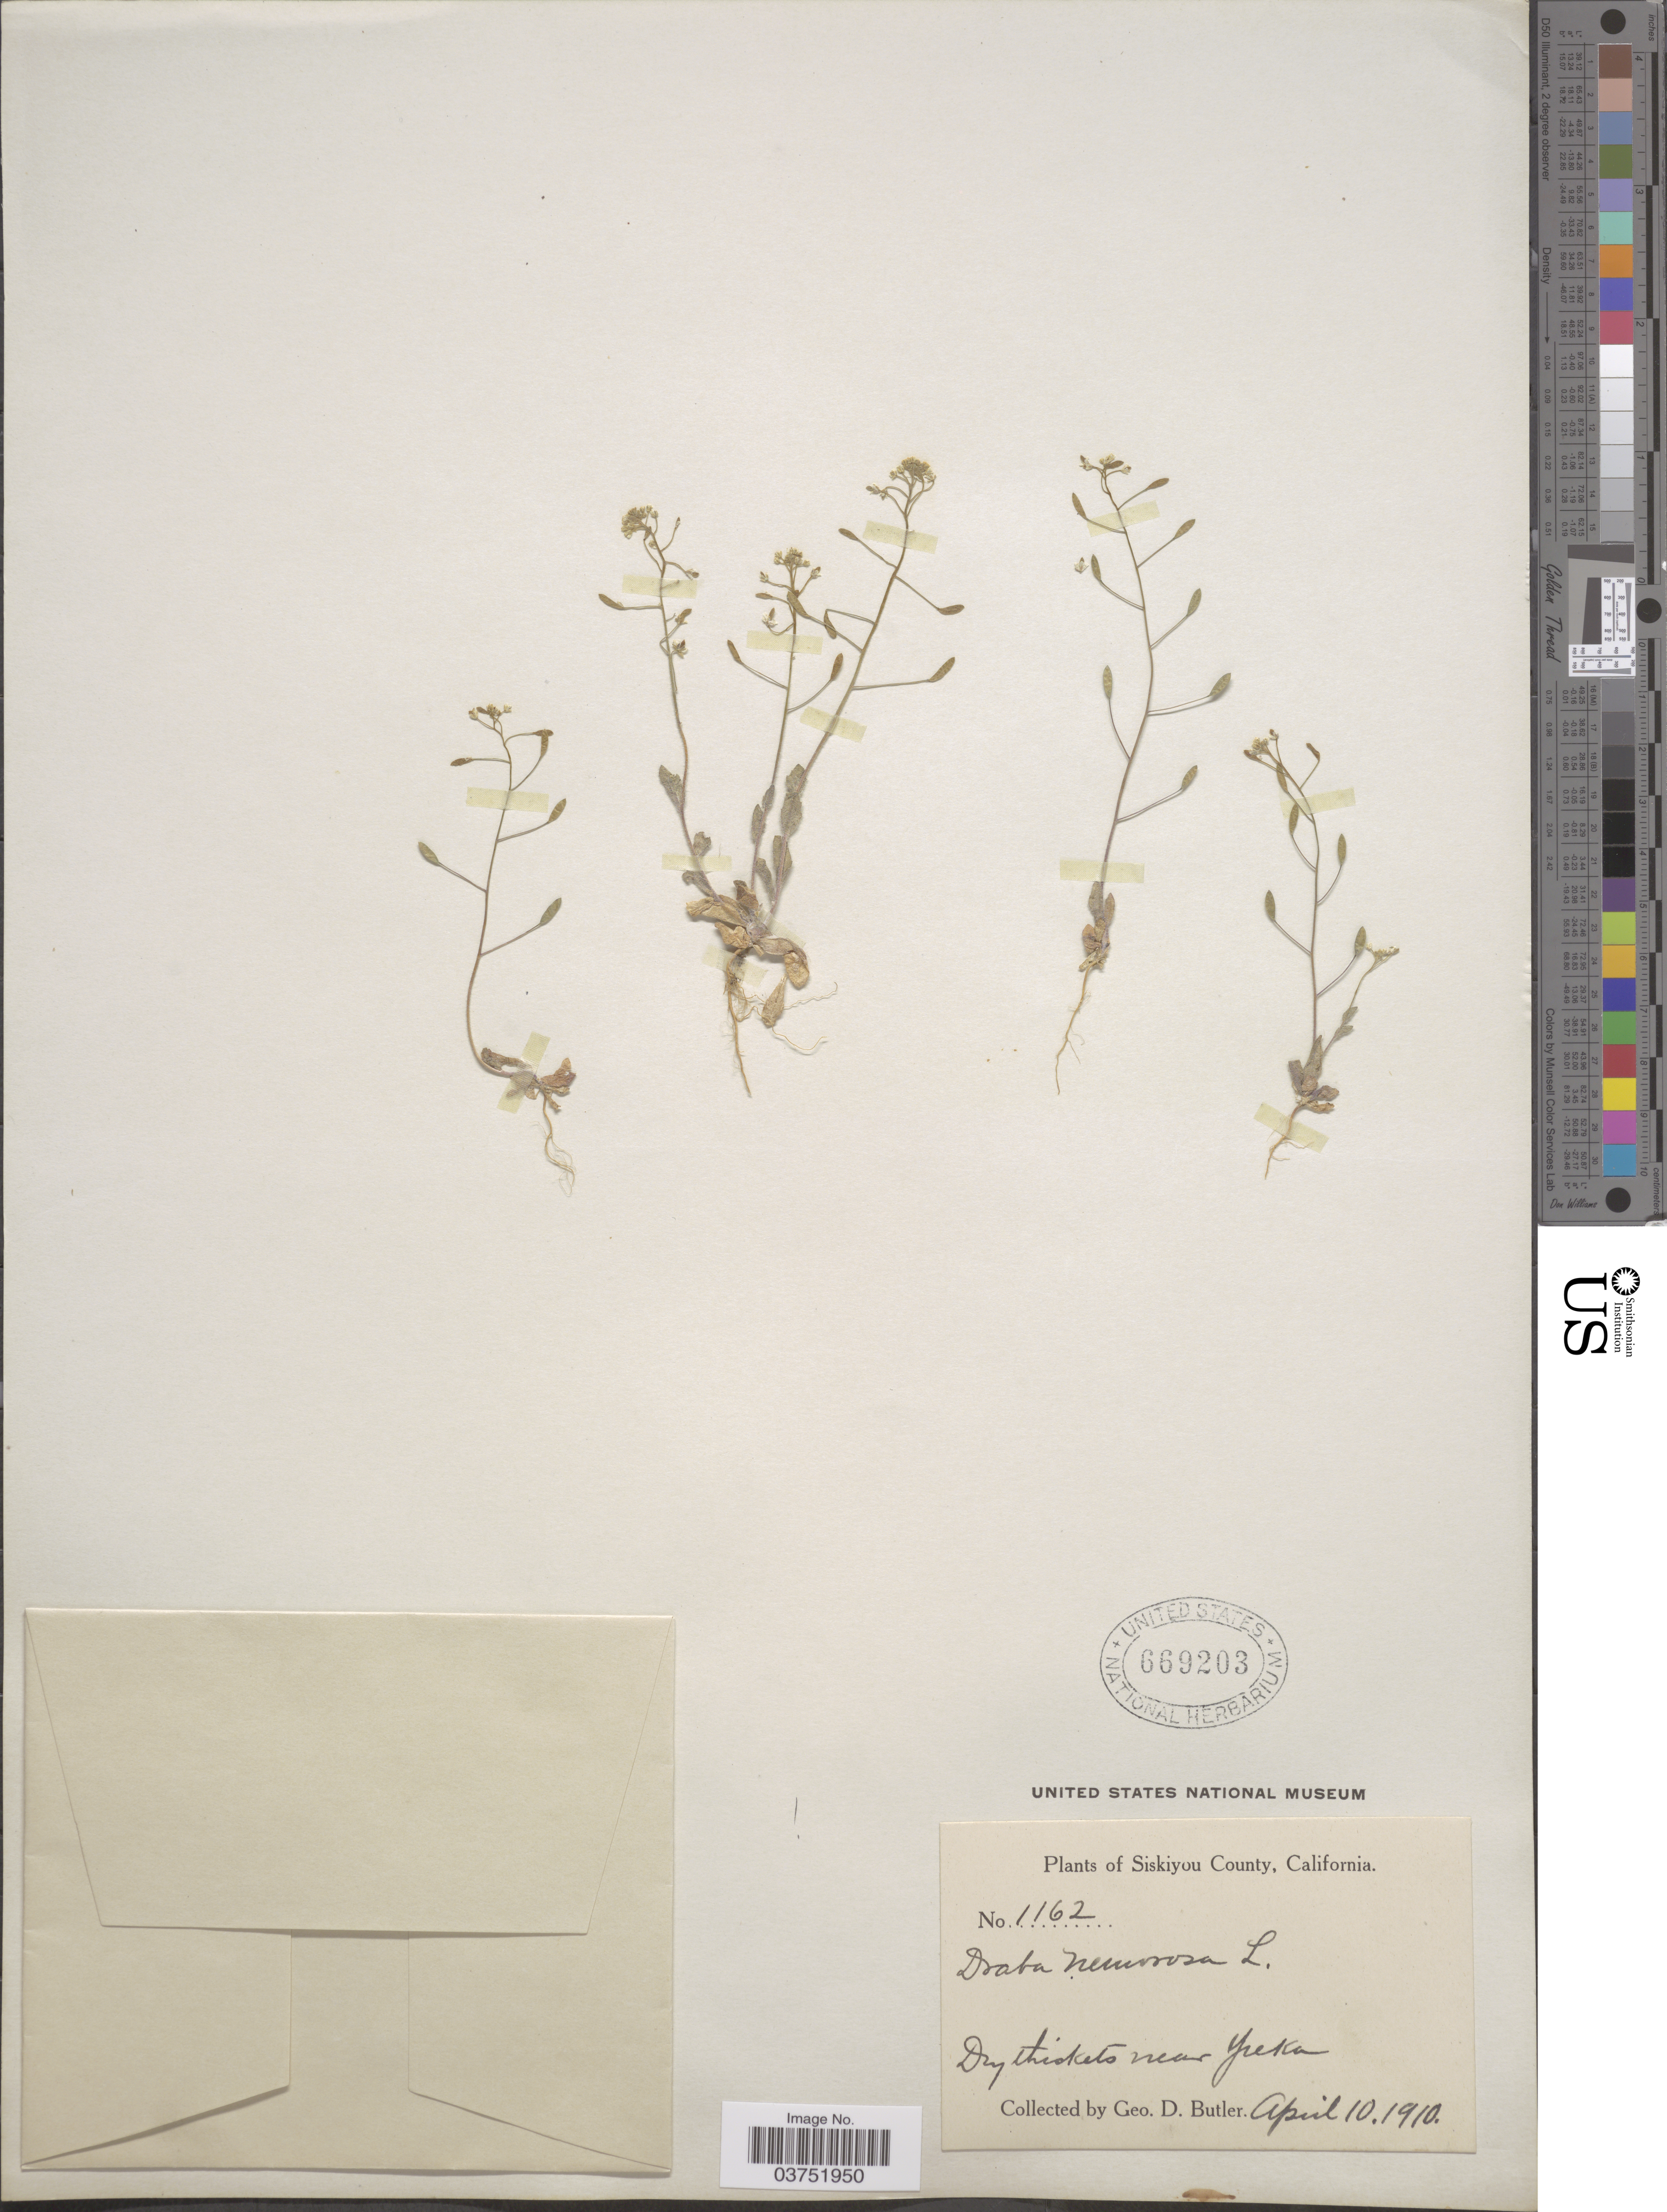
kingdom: Plantae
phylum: Tracheophyta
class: Magnoliopsida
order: Brassicales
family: Brassicaceae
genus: Draba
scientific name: Draba nemorosa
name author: L.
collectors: G. D. Butler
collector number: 1162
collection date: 1910-04-10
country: United States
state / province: California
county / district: Siskiyou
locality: Siskiyou County. Dry thickets near Yreka.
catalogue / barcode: US 669203